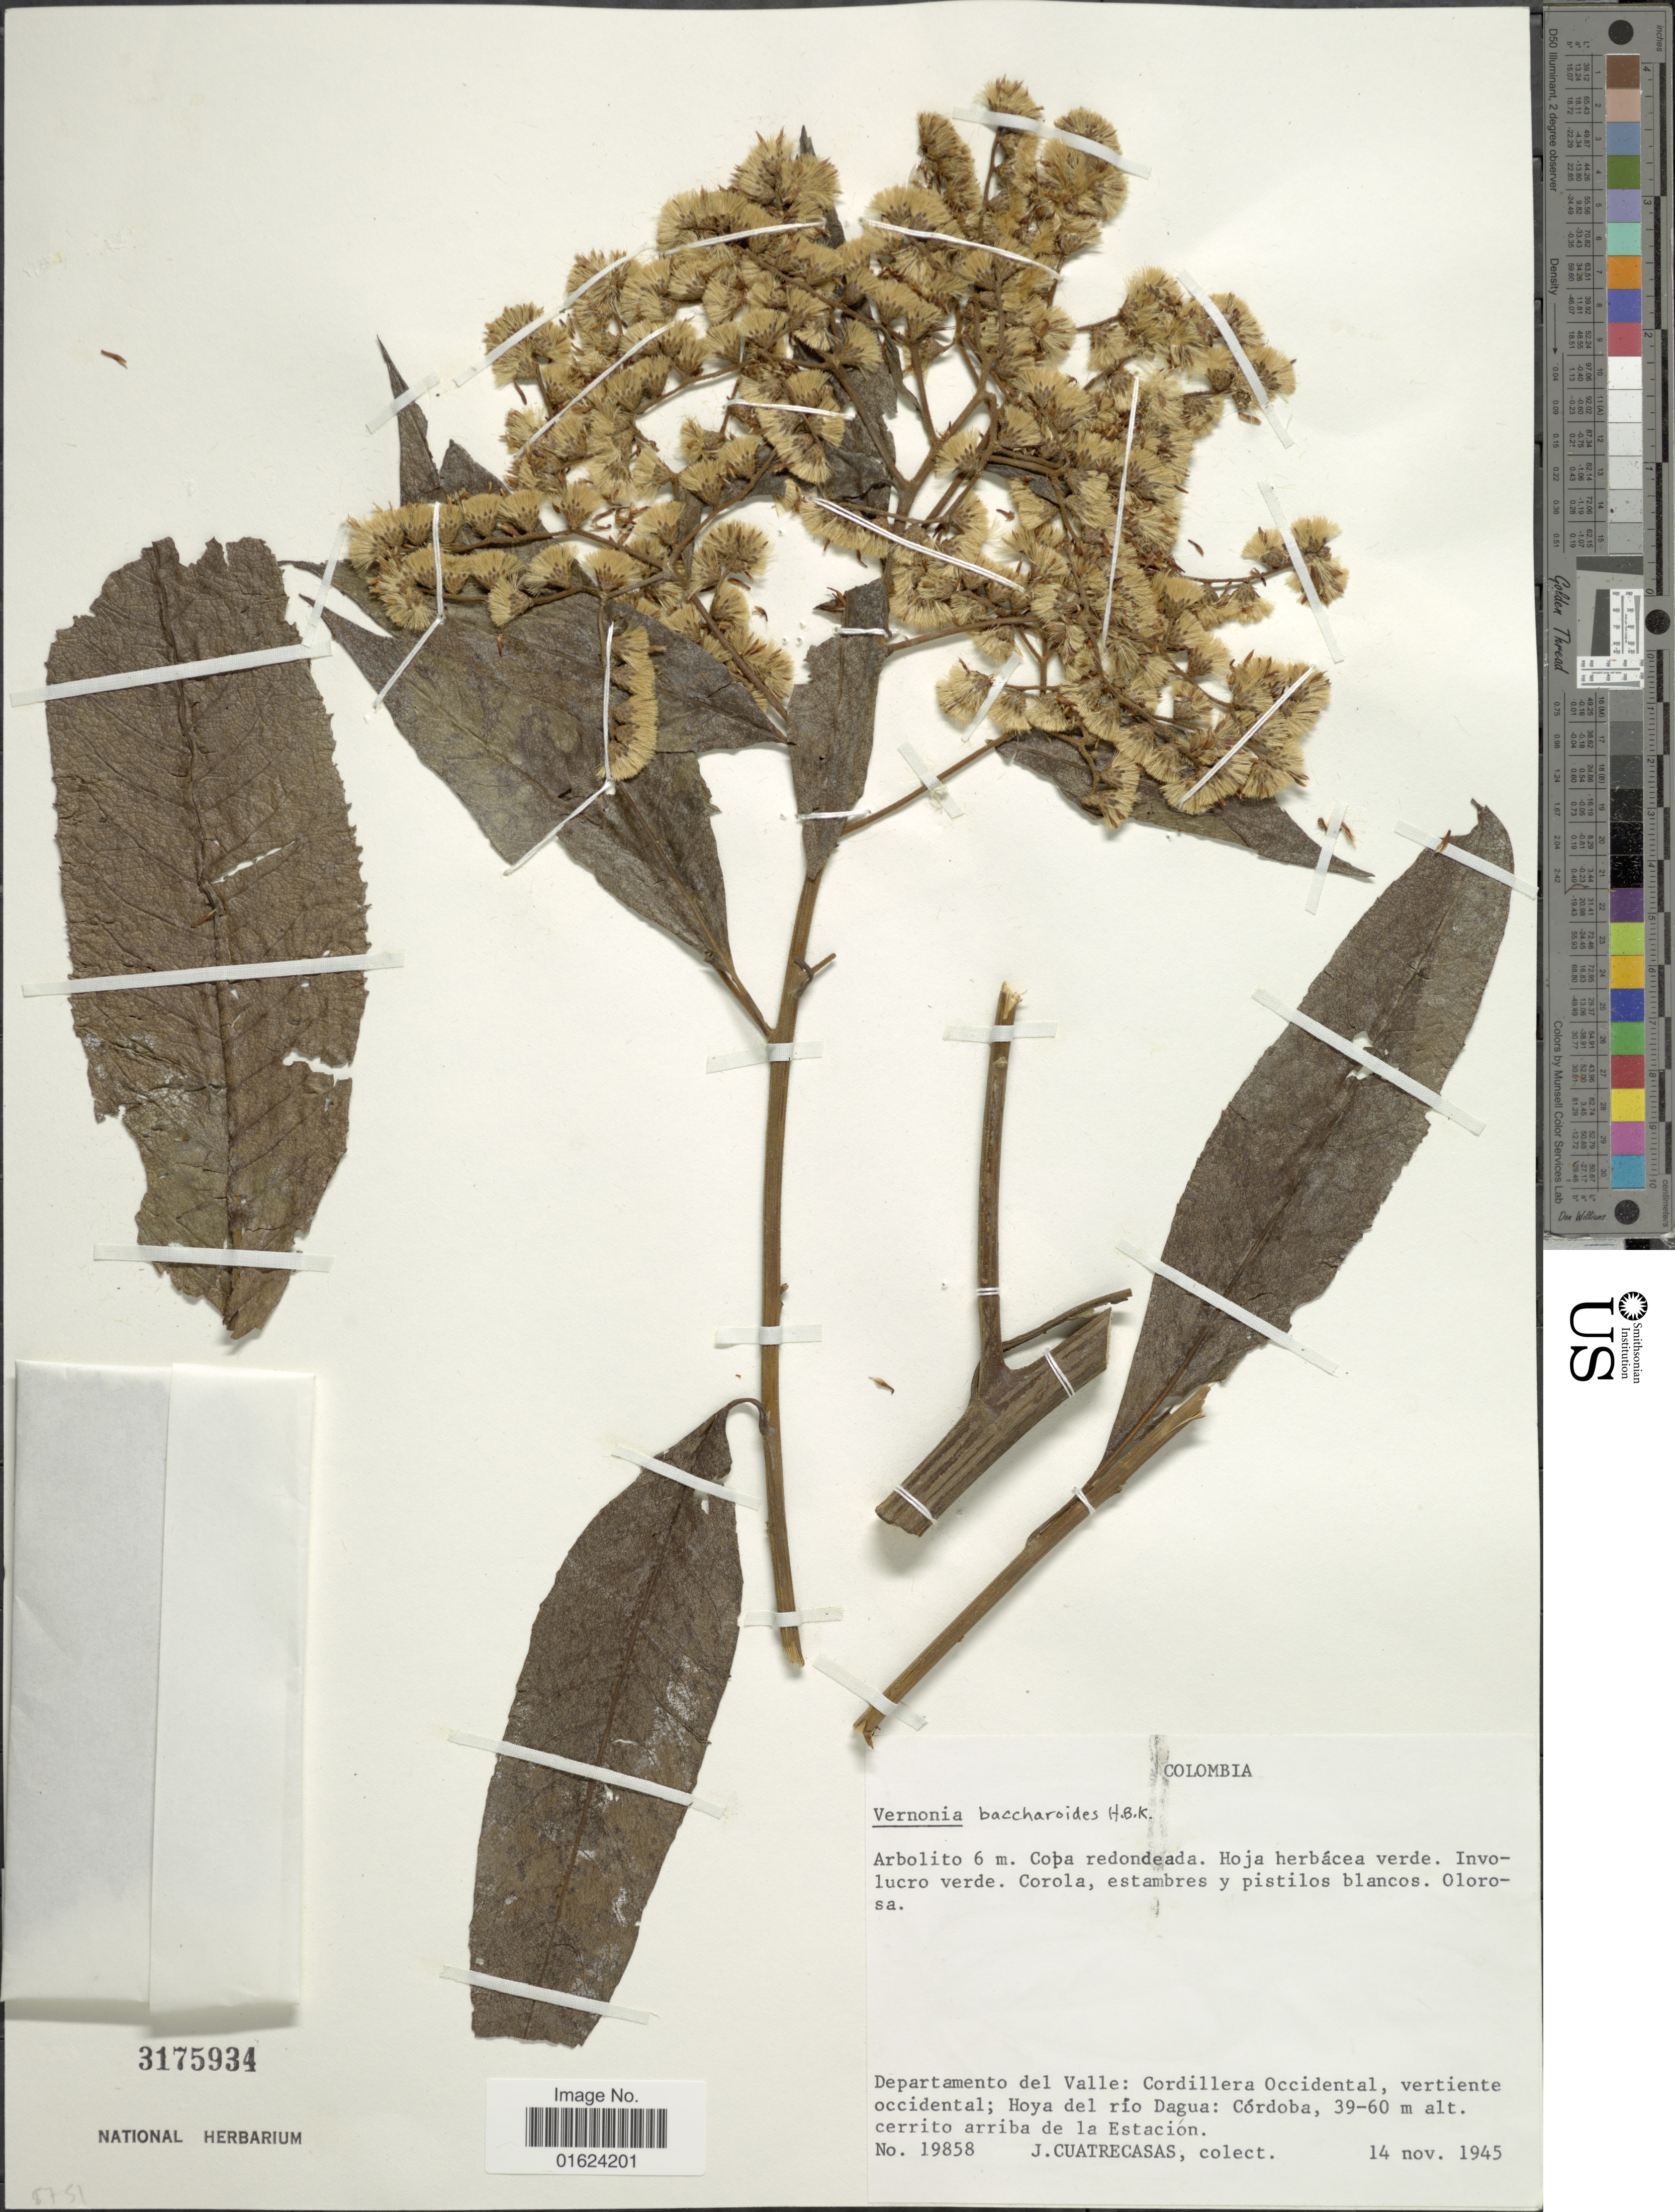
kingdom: Plantae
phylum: Tracheophyta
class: Magnoliopsida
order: Asterales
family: Asteraceae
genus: Vernonanthura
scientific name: Vernonanthura patens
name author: (Kunth) H. Rob.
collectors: J. Cuatrecasas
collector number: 19858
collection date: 1945-11-14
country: Colombia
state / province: Valle del Cauca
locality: Departamento del Valle: Cordillera Occicental, vertiente occidental; hoya del rio Dagua: Cordoba.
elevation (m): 39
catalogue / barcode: US 3175934